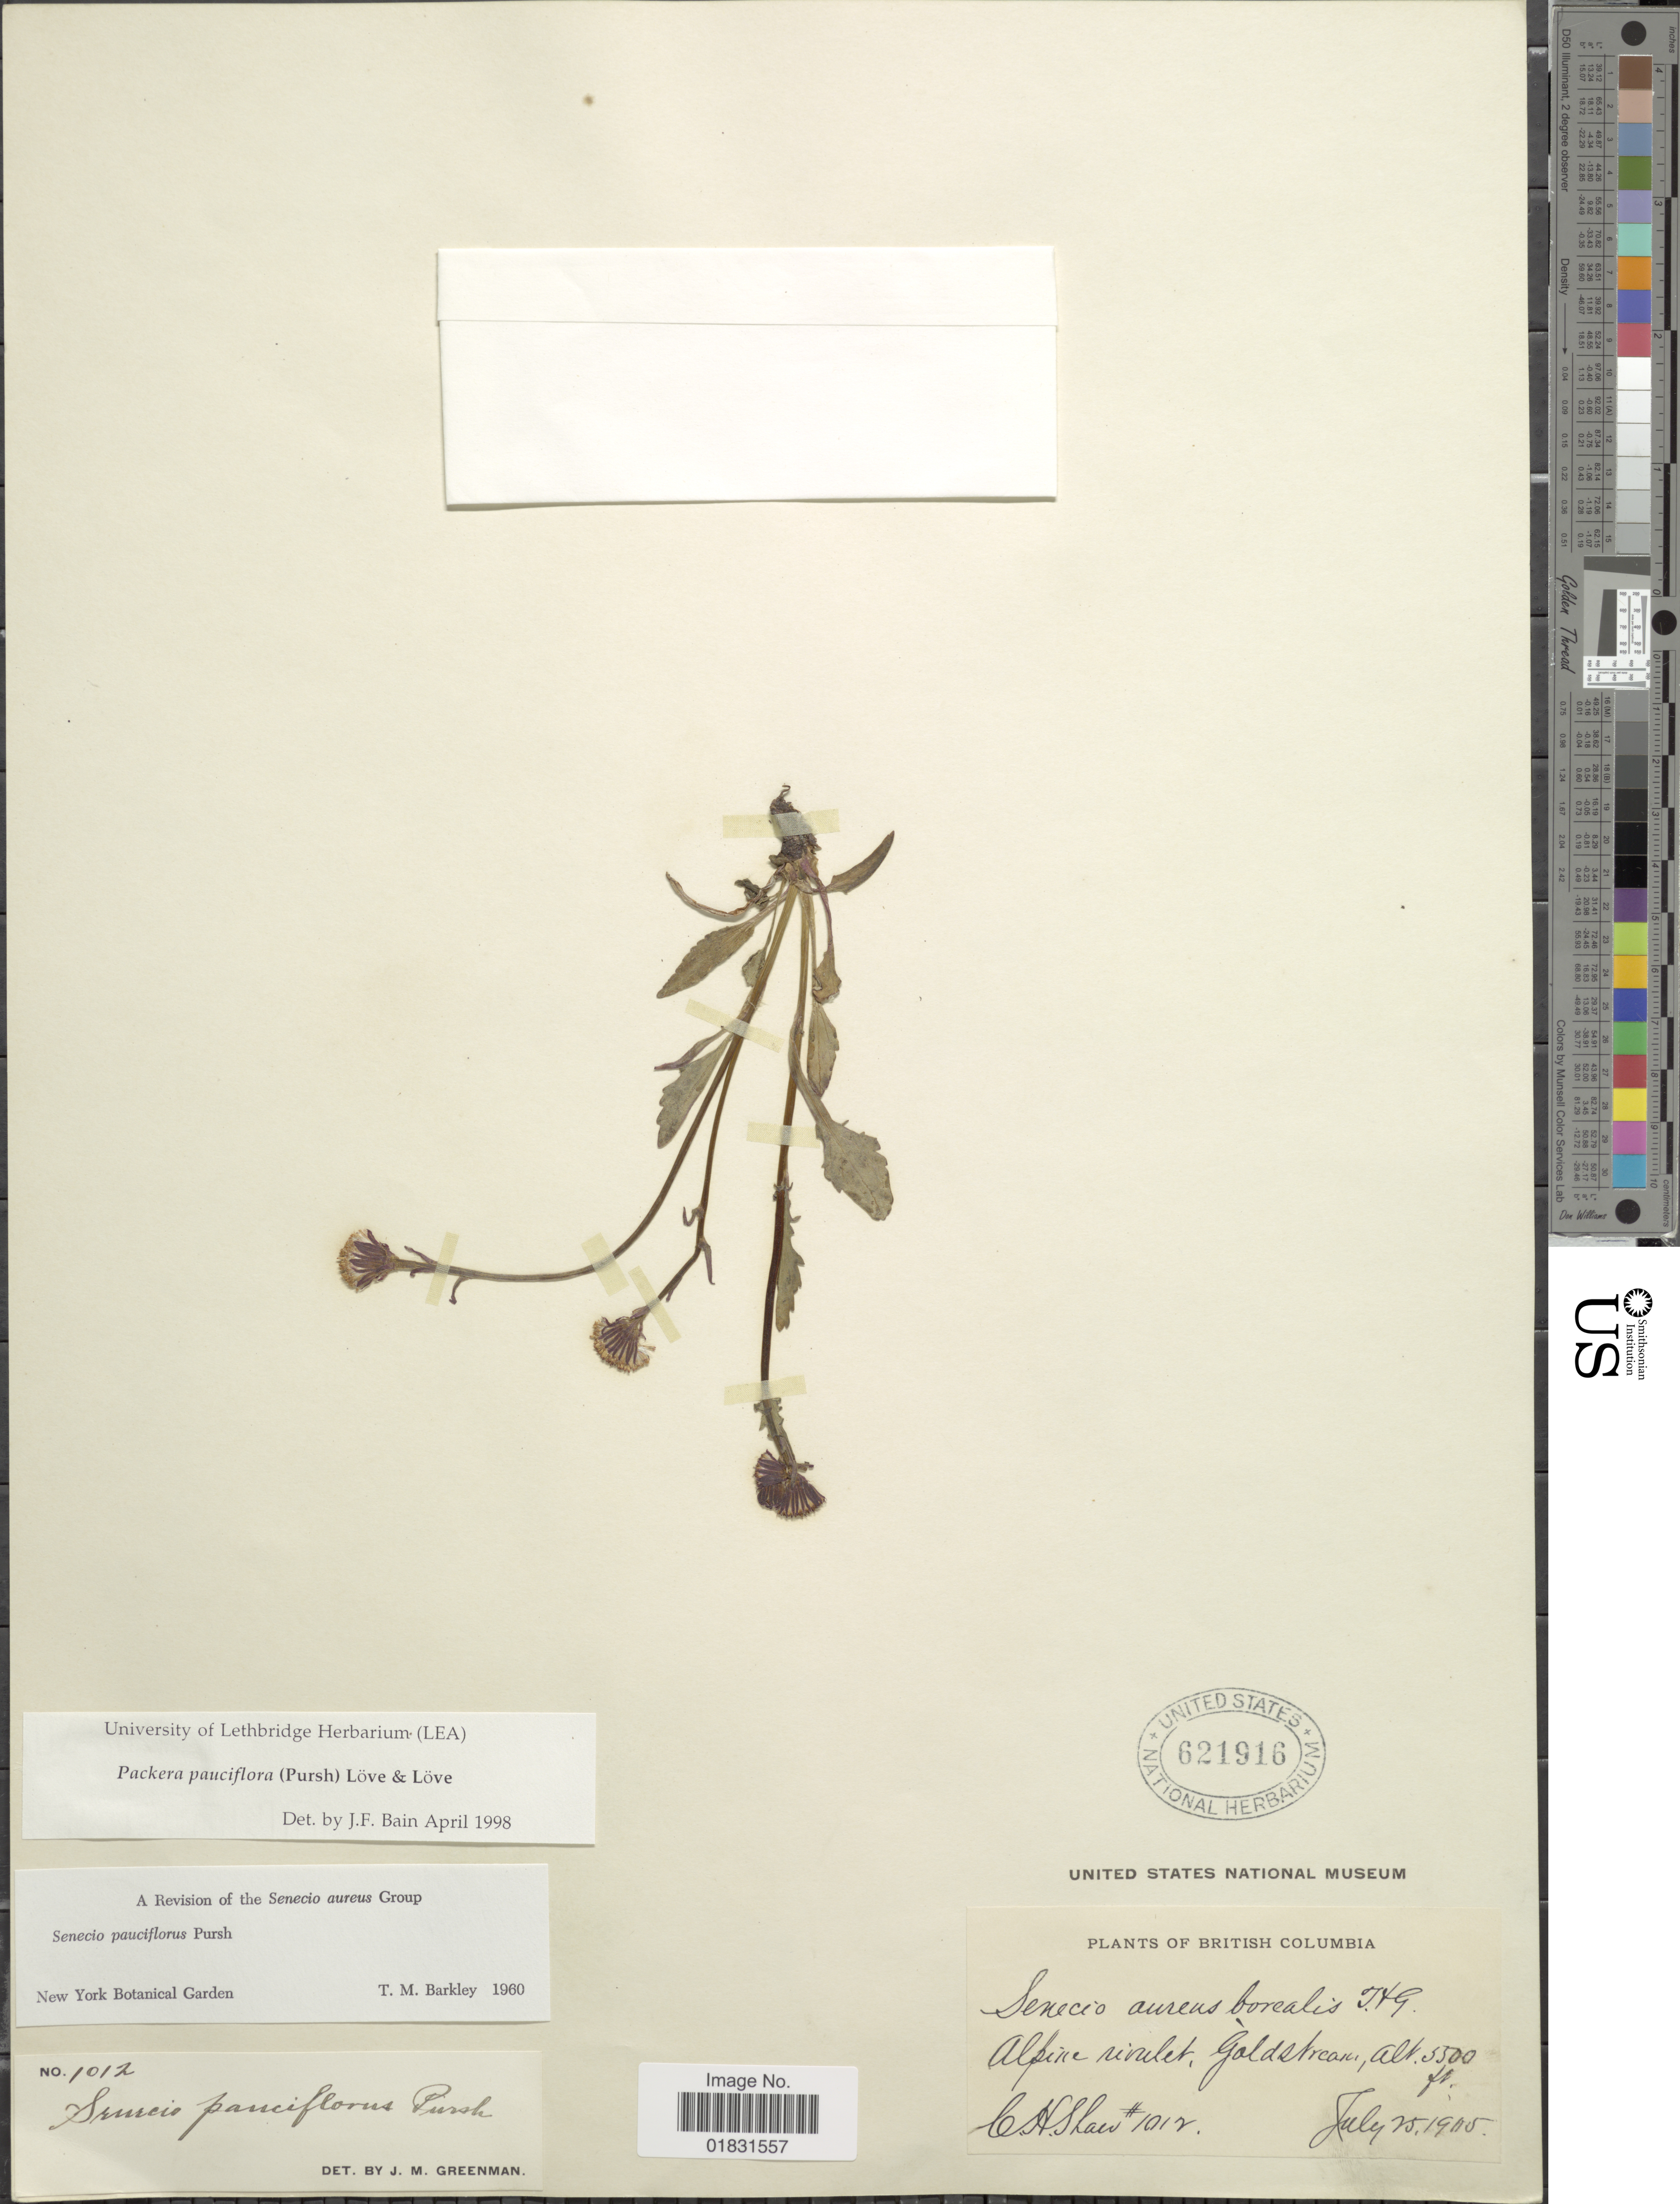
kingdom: Plantae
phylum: Tracheophyta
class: Magnoliopsida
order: Asterales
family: Asteraceae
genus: Packera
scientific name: Packera pauciflora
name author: (Pursh) W.A. Weber & Á. Löve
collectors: C. Shaw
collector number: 1012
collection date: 1905-07-25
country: Canada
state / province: British Columbia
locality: Alpine rivulet, Goldstream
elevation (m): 1676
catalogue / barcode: US 621916